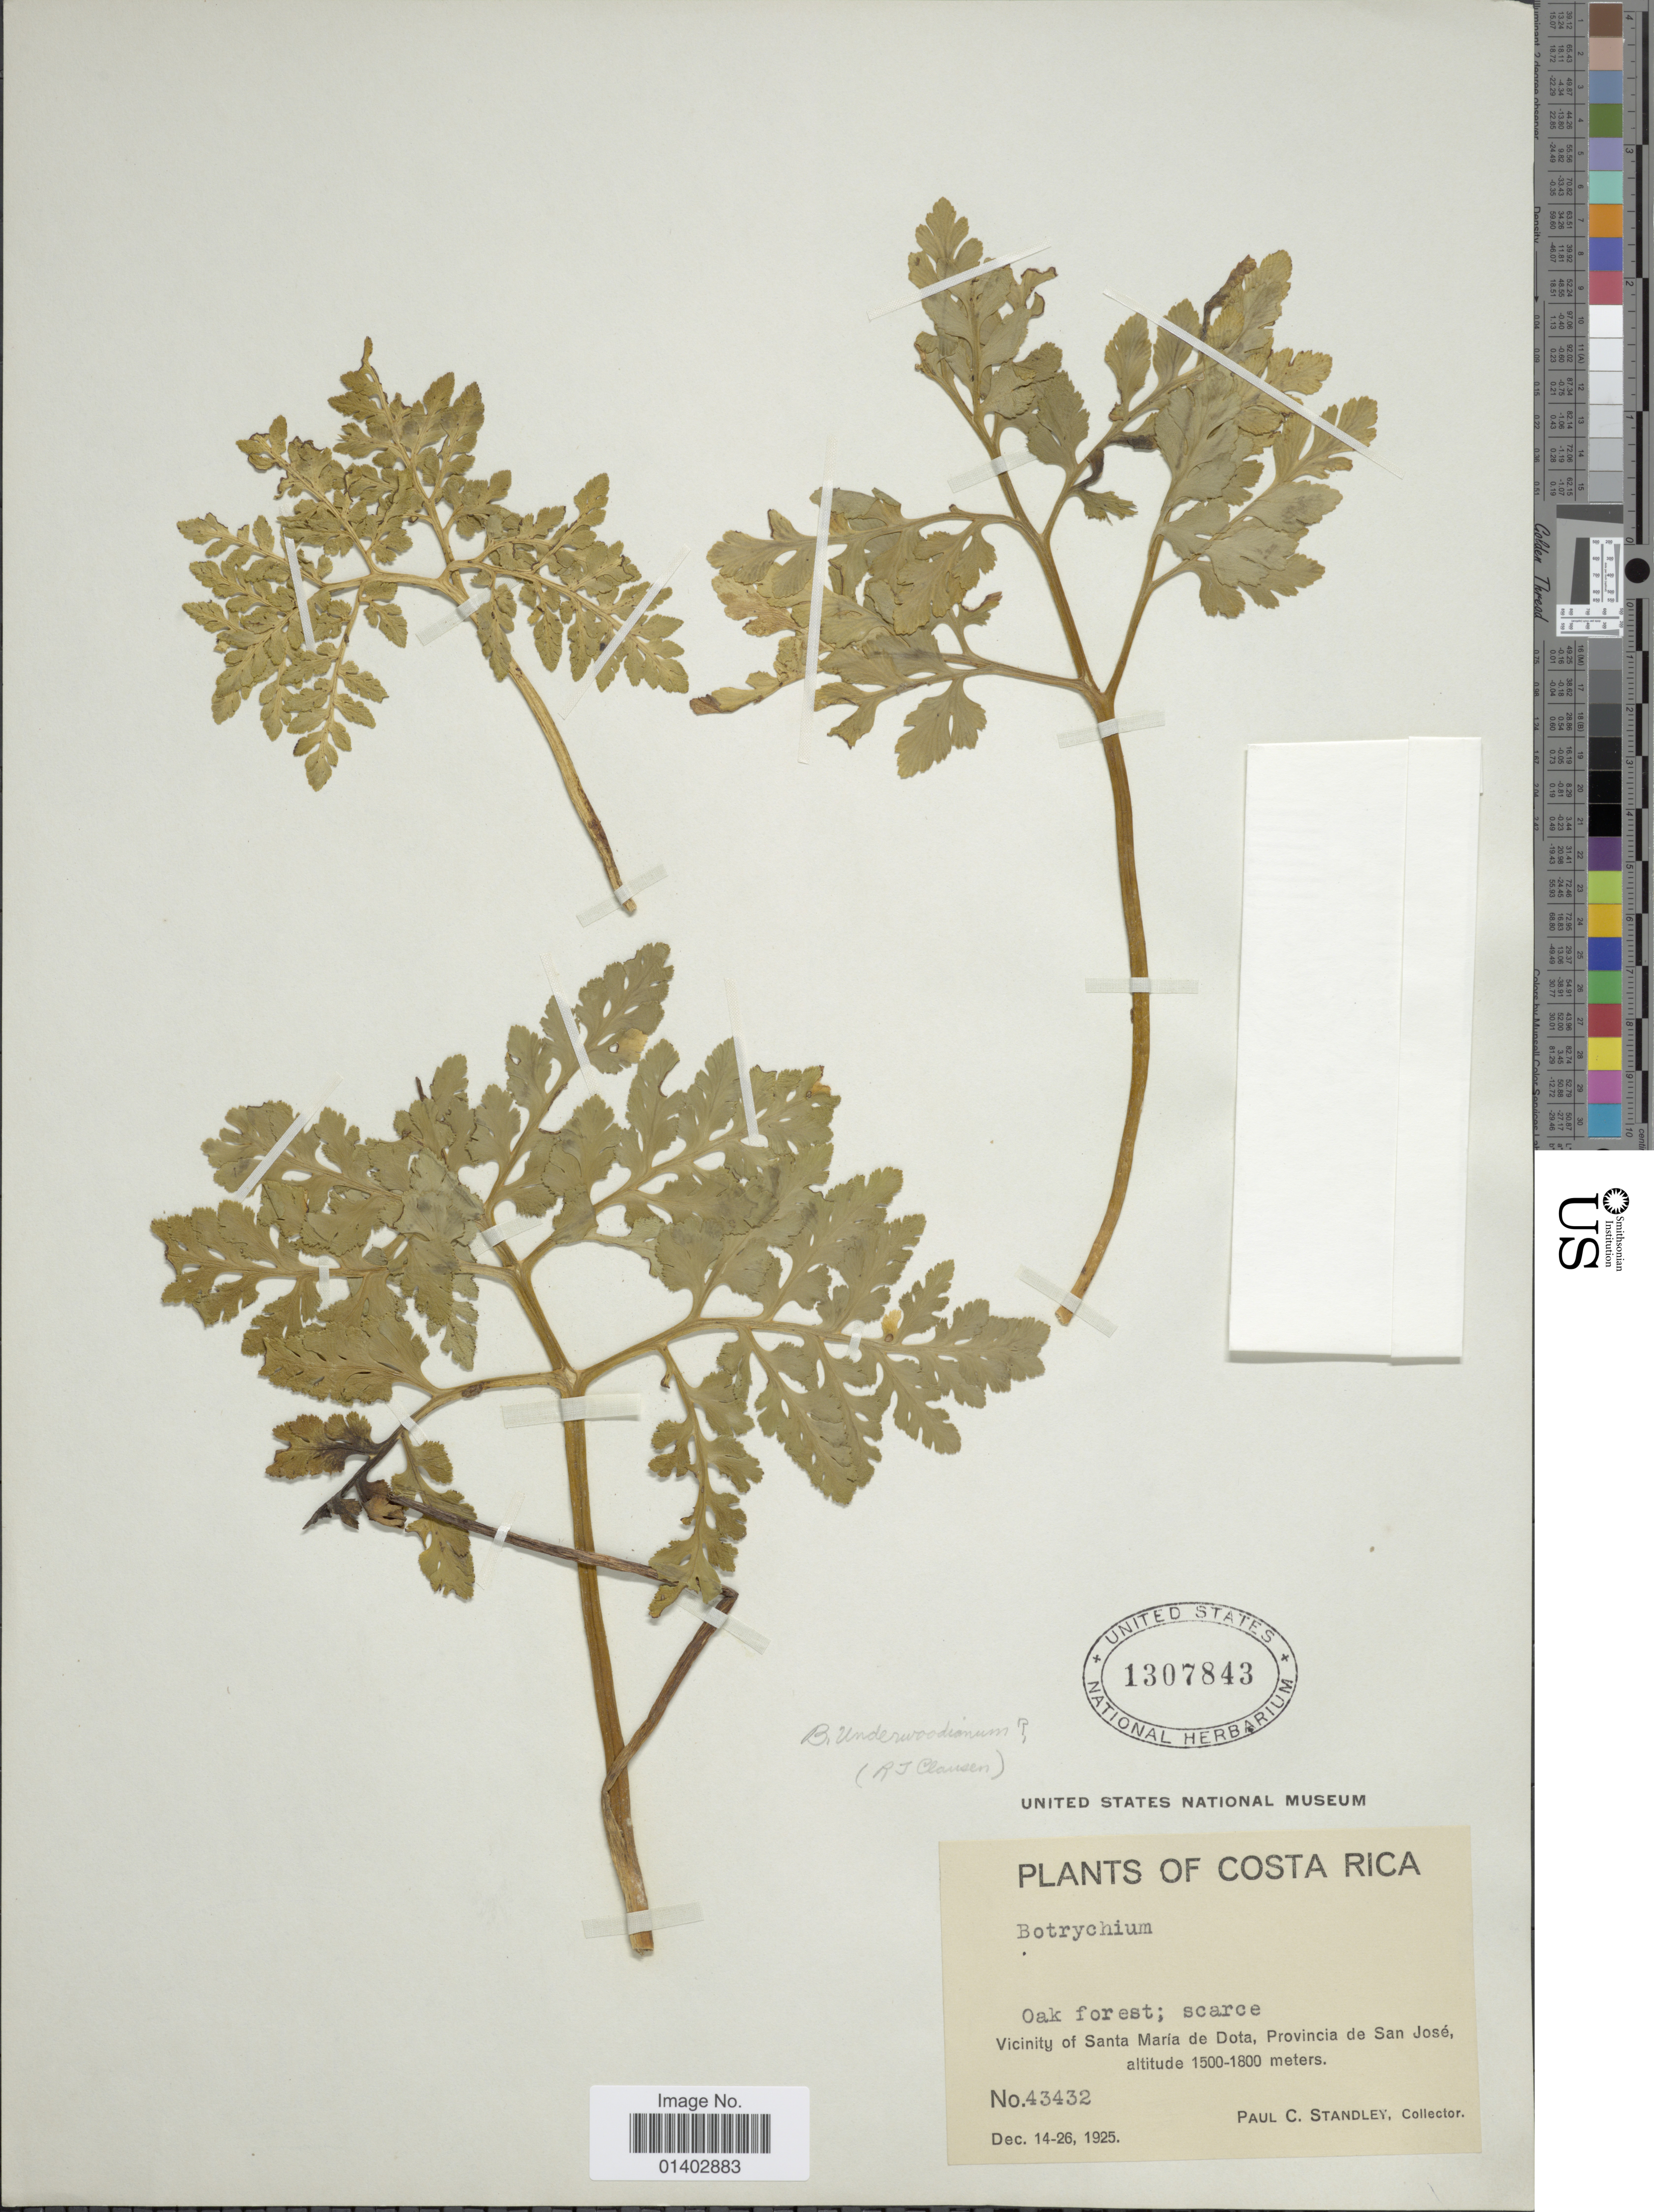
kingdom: Plantae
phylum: Tracheophyta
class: Polypodiopsida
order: Ophioglossales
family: Ophioglossaceae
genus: Botrychium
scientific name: Botrychium underwoodianum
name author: Maxon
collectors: P. C. Standley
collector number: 43432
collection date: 1925-12-14/1925-12-26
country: Costa Rica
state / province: San José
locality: Vicinity of Santa Maria de Dota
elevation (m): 1500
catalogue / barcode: US 1307843